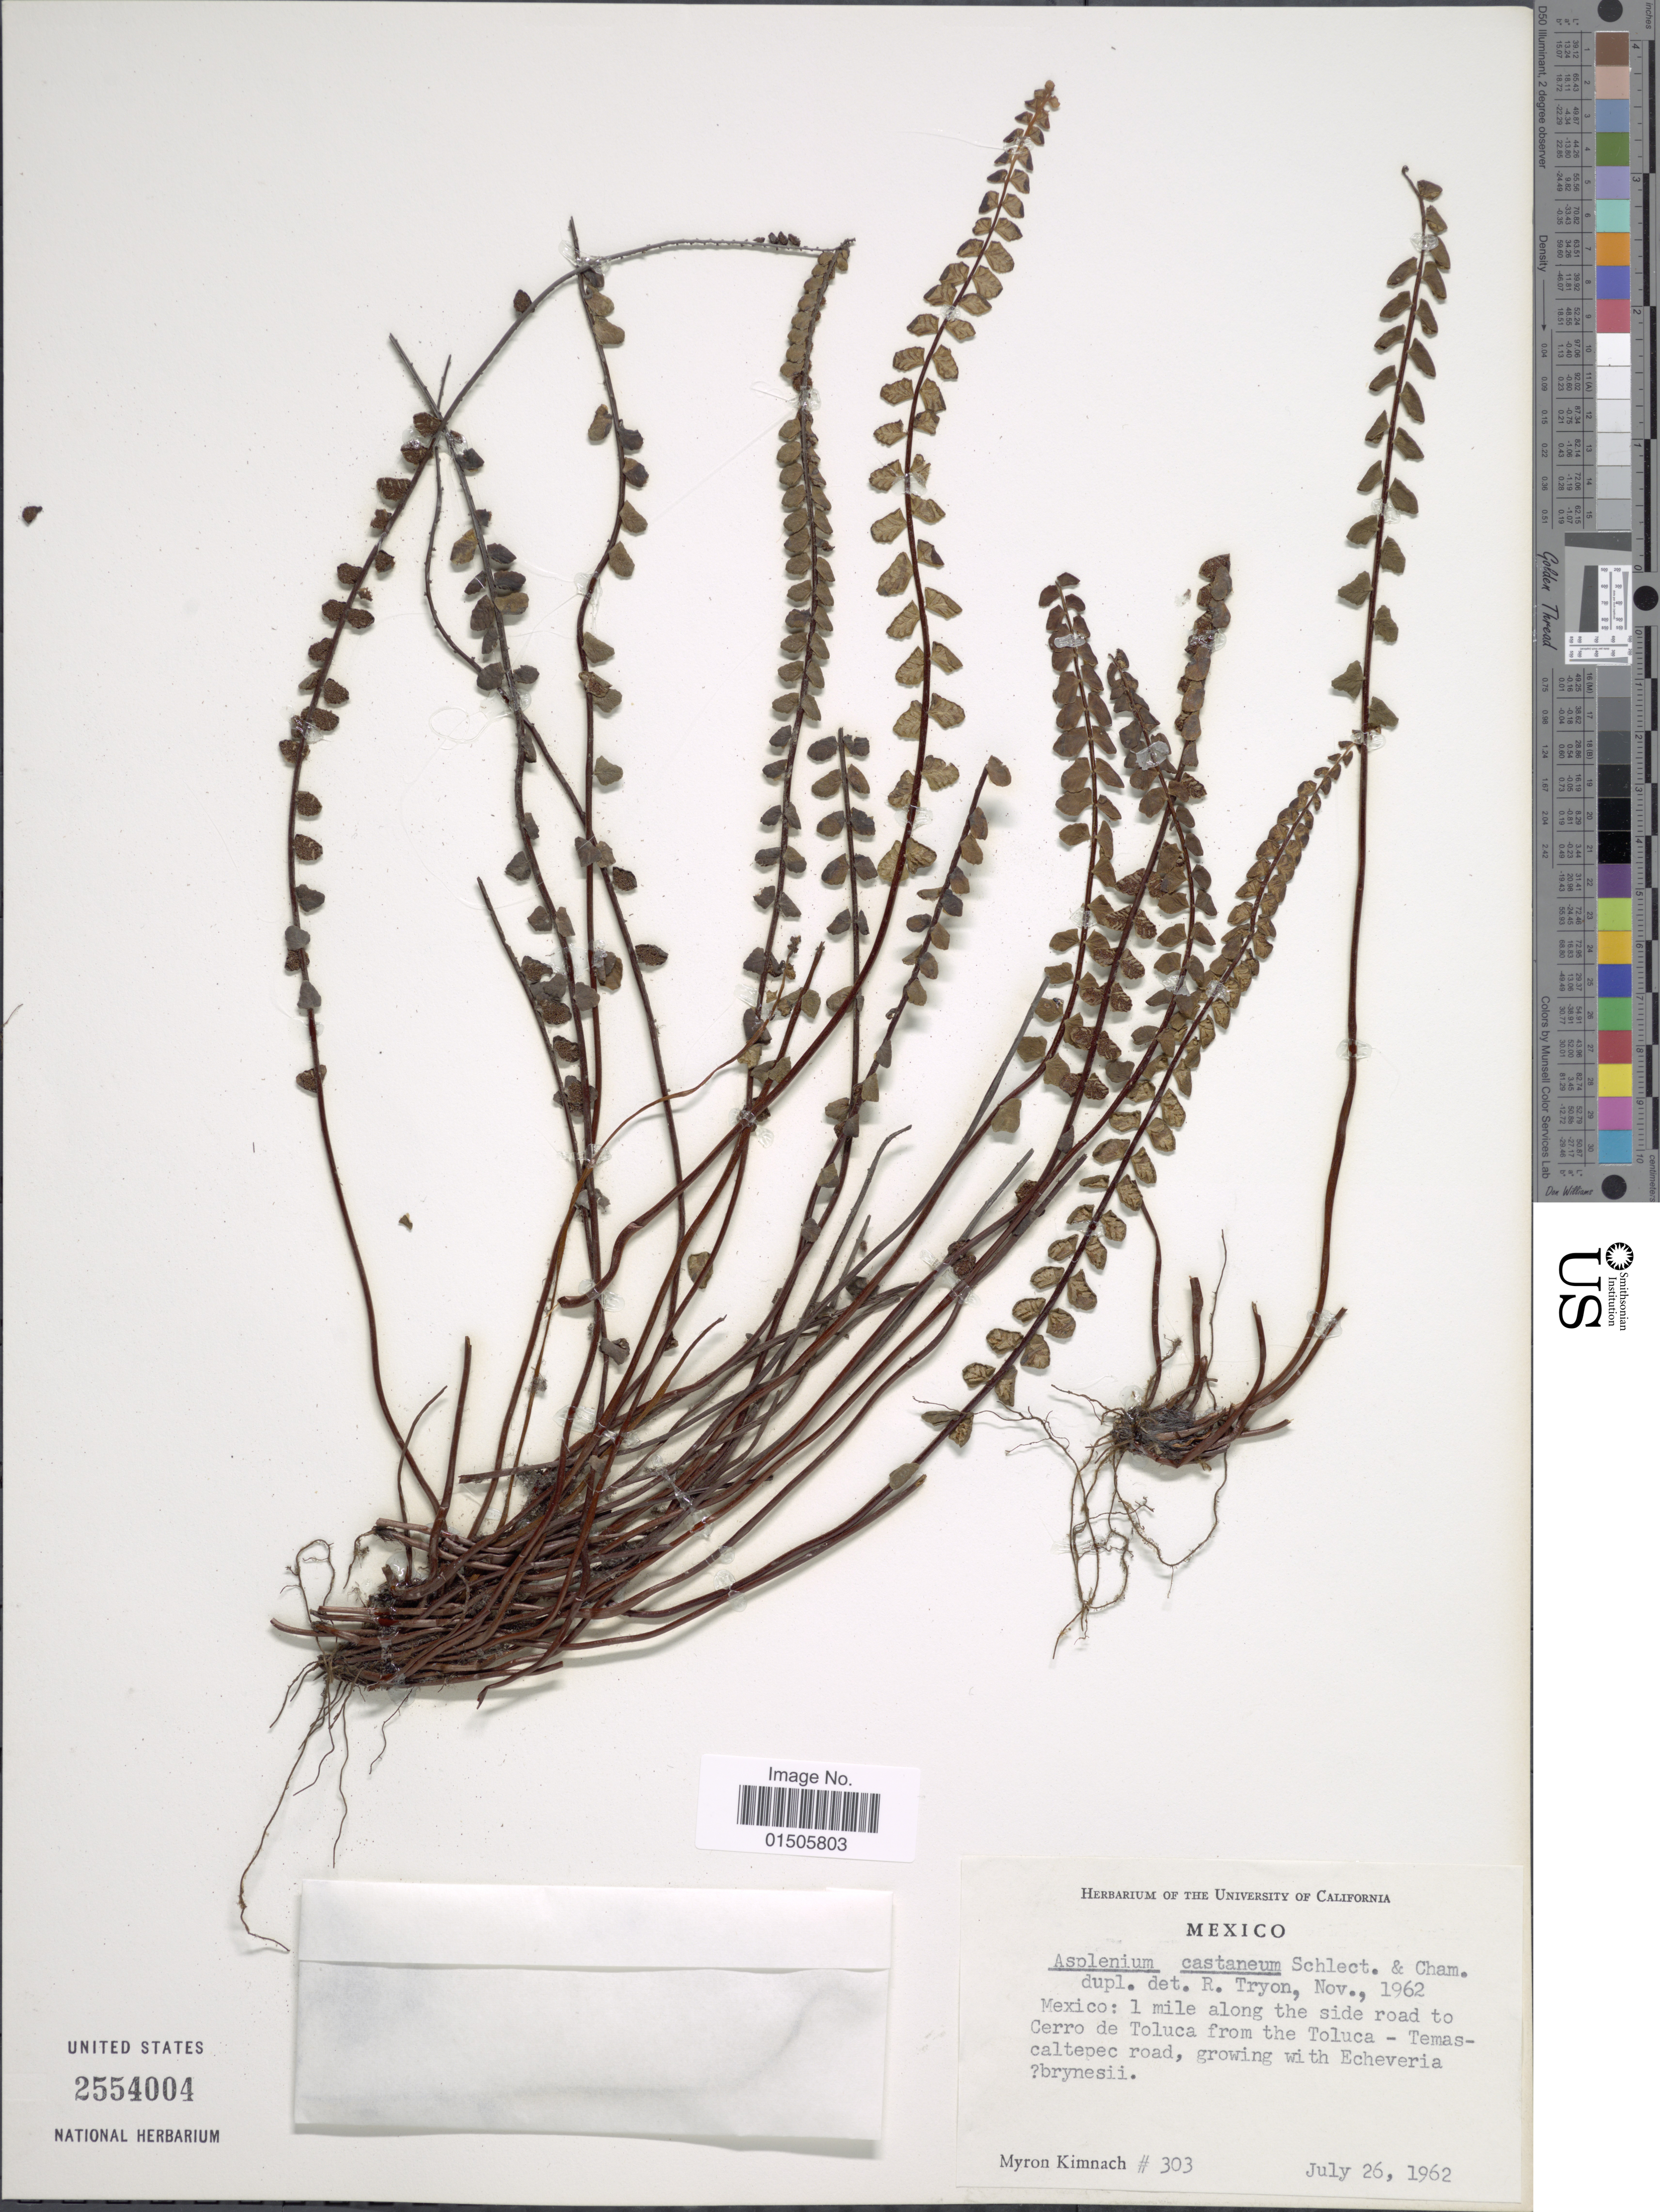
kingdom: Plantae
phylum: Tracheophyta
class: Polypodiopsida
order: Polypodiales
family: Aspleniaceae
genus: Asplenium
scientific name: Asplenium castaneum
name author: Schltdl. & Cham.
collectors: M. W. Kimnach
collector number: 303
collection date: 1962-07-26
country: Mexico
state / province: México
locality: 1 mile along the side road to Cerro de Toluca from the Toluca - Temascaltepec road, growing with Echeveria brynesii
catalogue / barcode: US 2554004